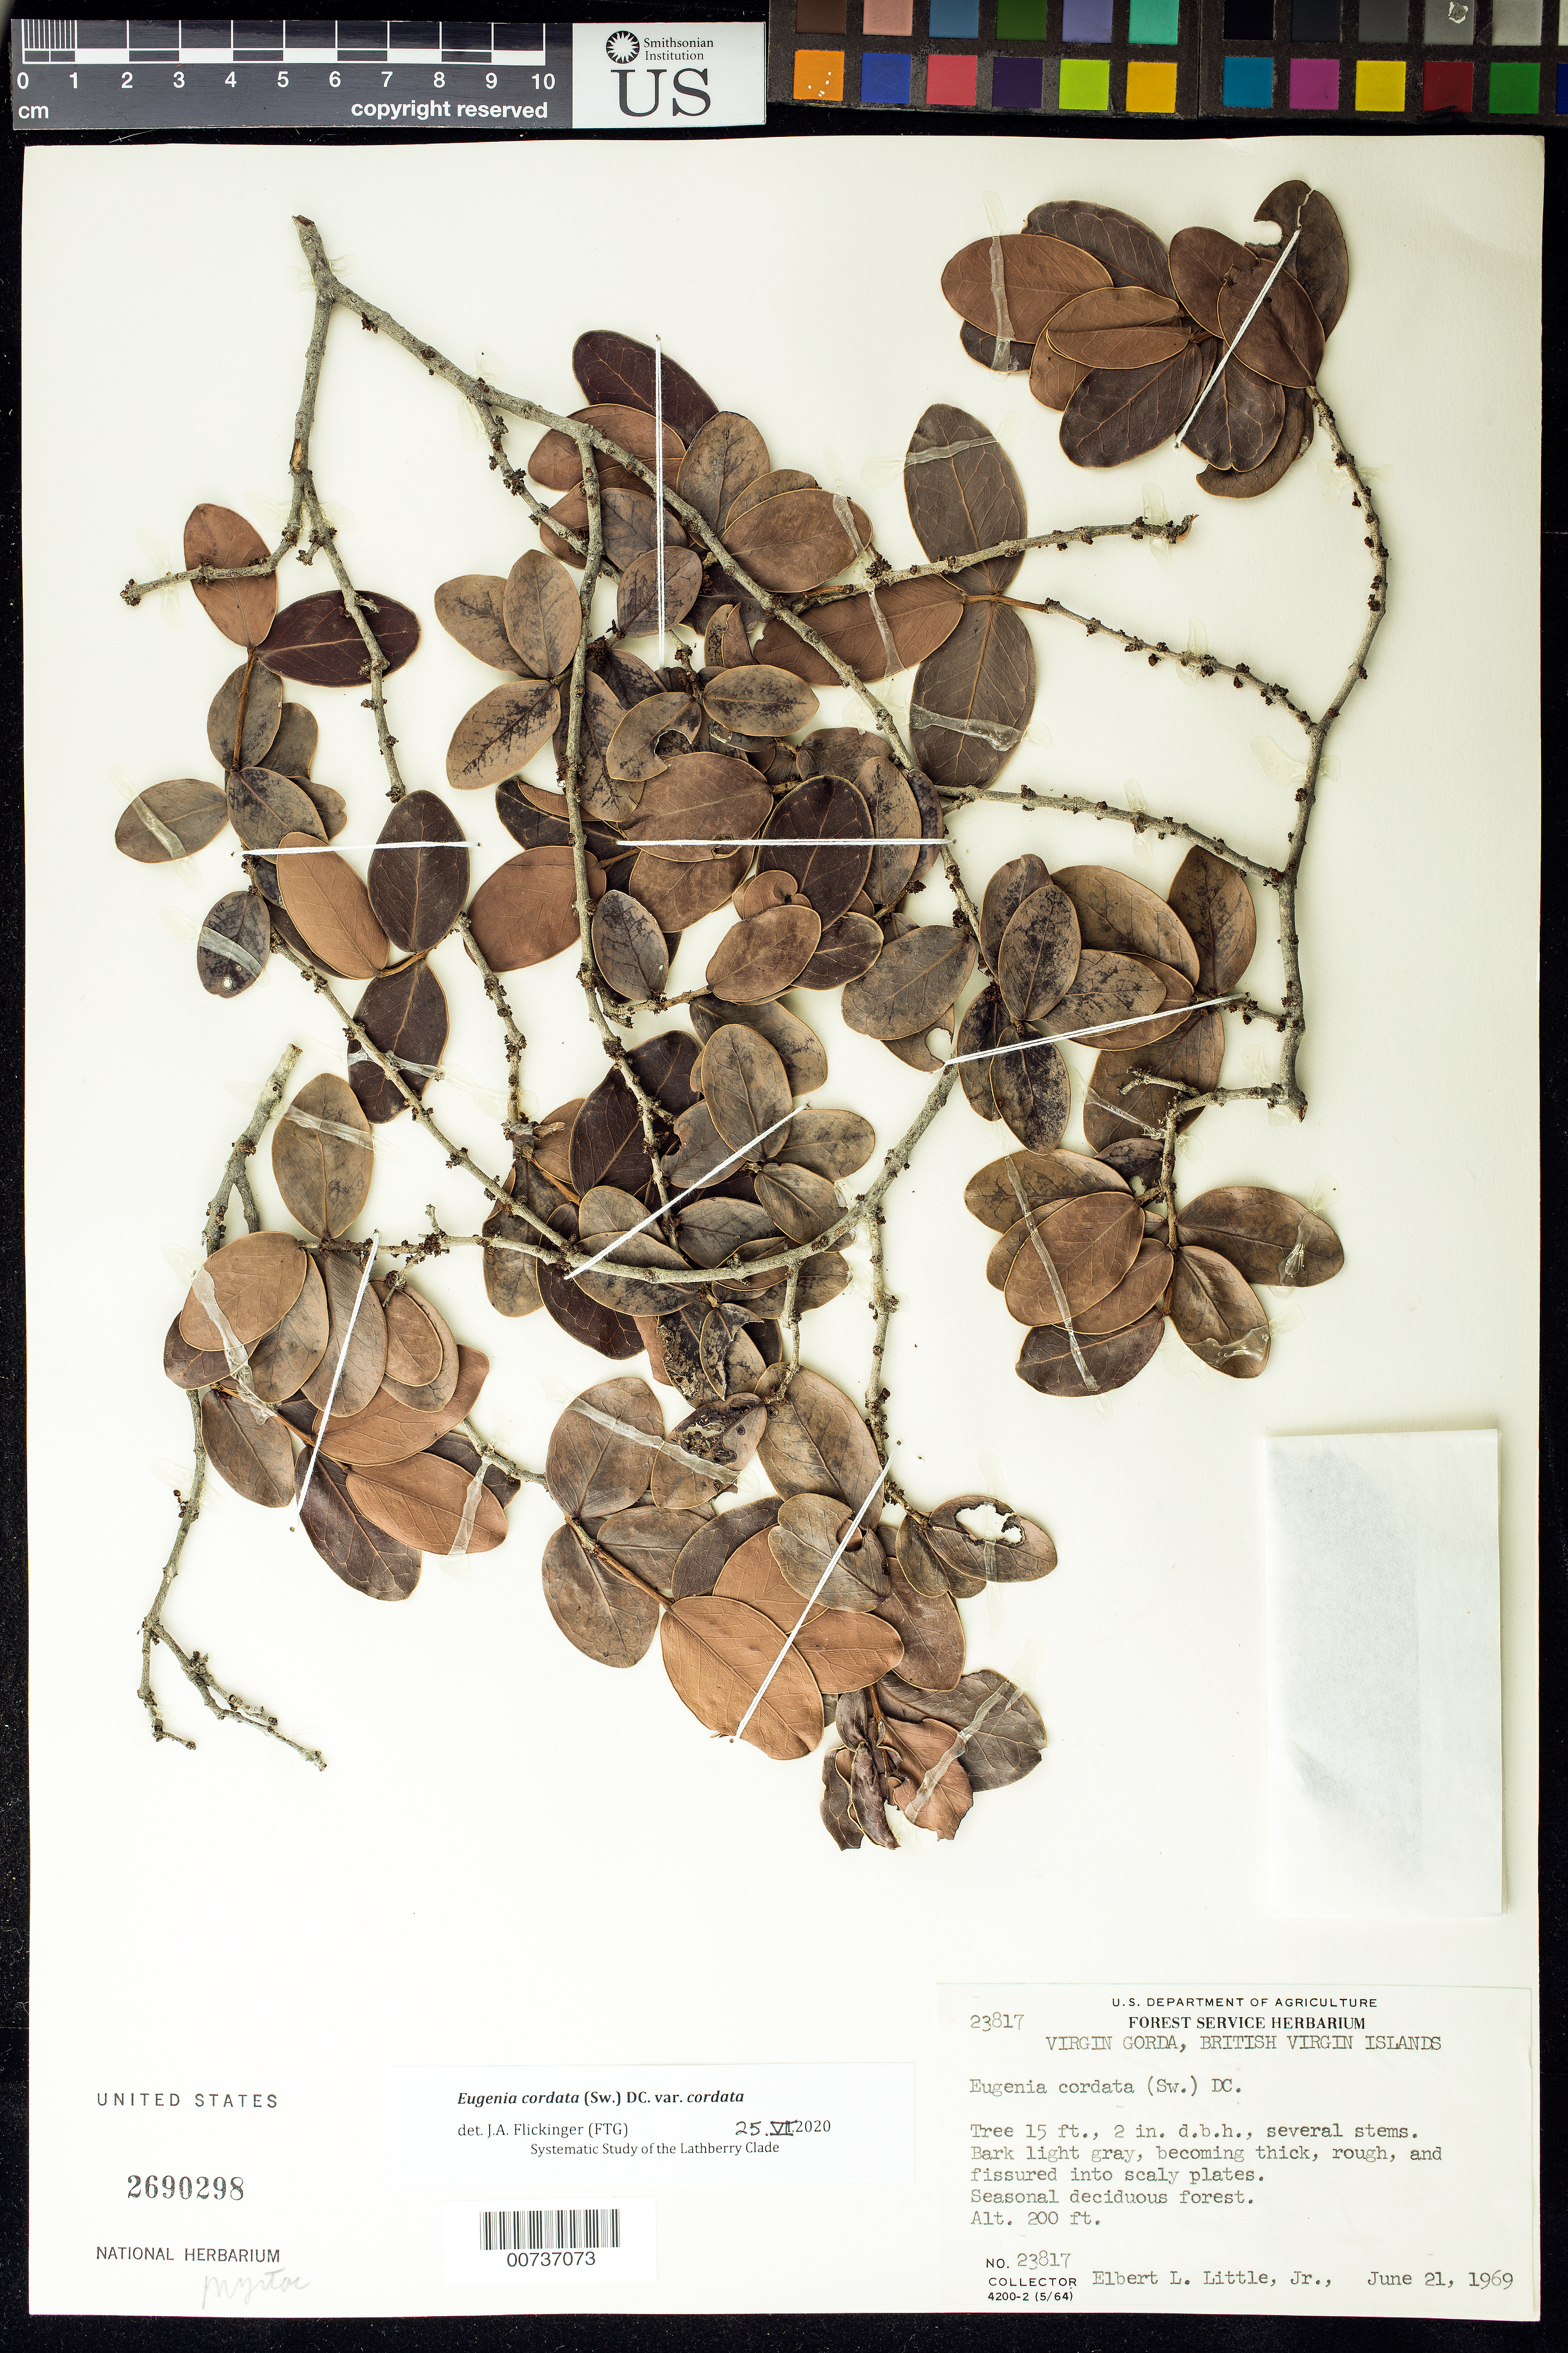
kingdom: Plantae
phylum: Tracheophyta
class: Magnoliopsida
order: Myrtales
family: Myrtaceae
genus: Eugenia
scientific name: Eugenia cordata var. cordata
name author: (Sw.) DC.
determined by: Flickinger, Jonathan A.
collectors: E. L. Little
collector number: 23817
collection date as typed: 21 Jun 1969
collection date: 1969-06-21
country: British Virgin Islands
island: Virgin Gorda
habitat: Seasonal deciduous forest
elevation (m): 61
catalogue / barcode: US 2690298